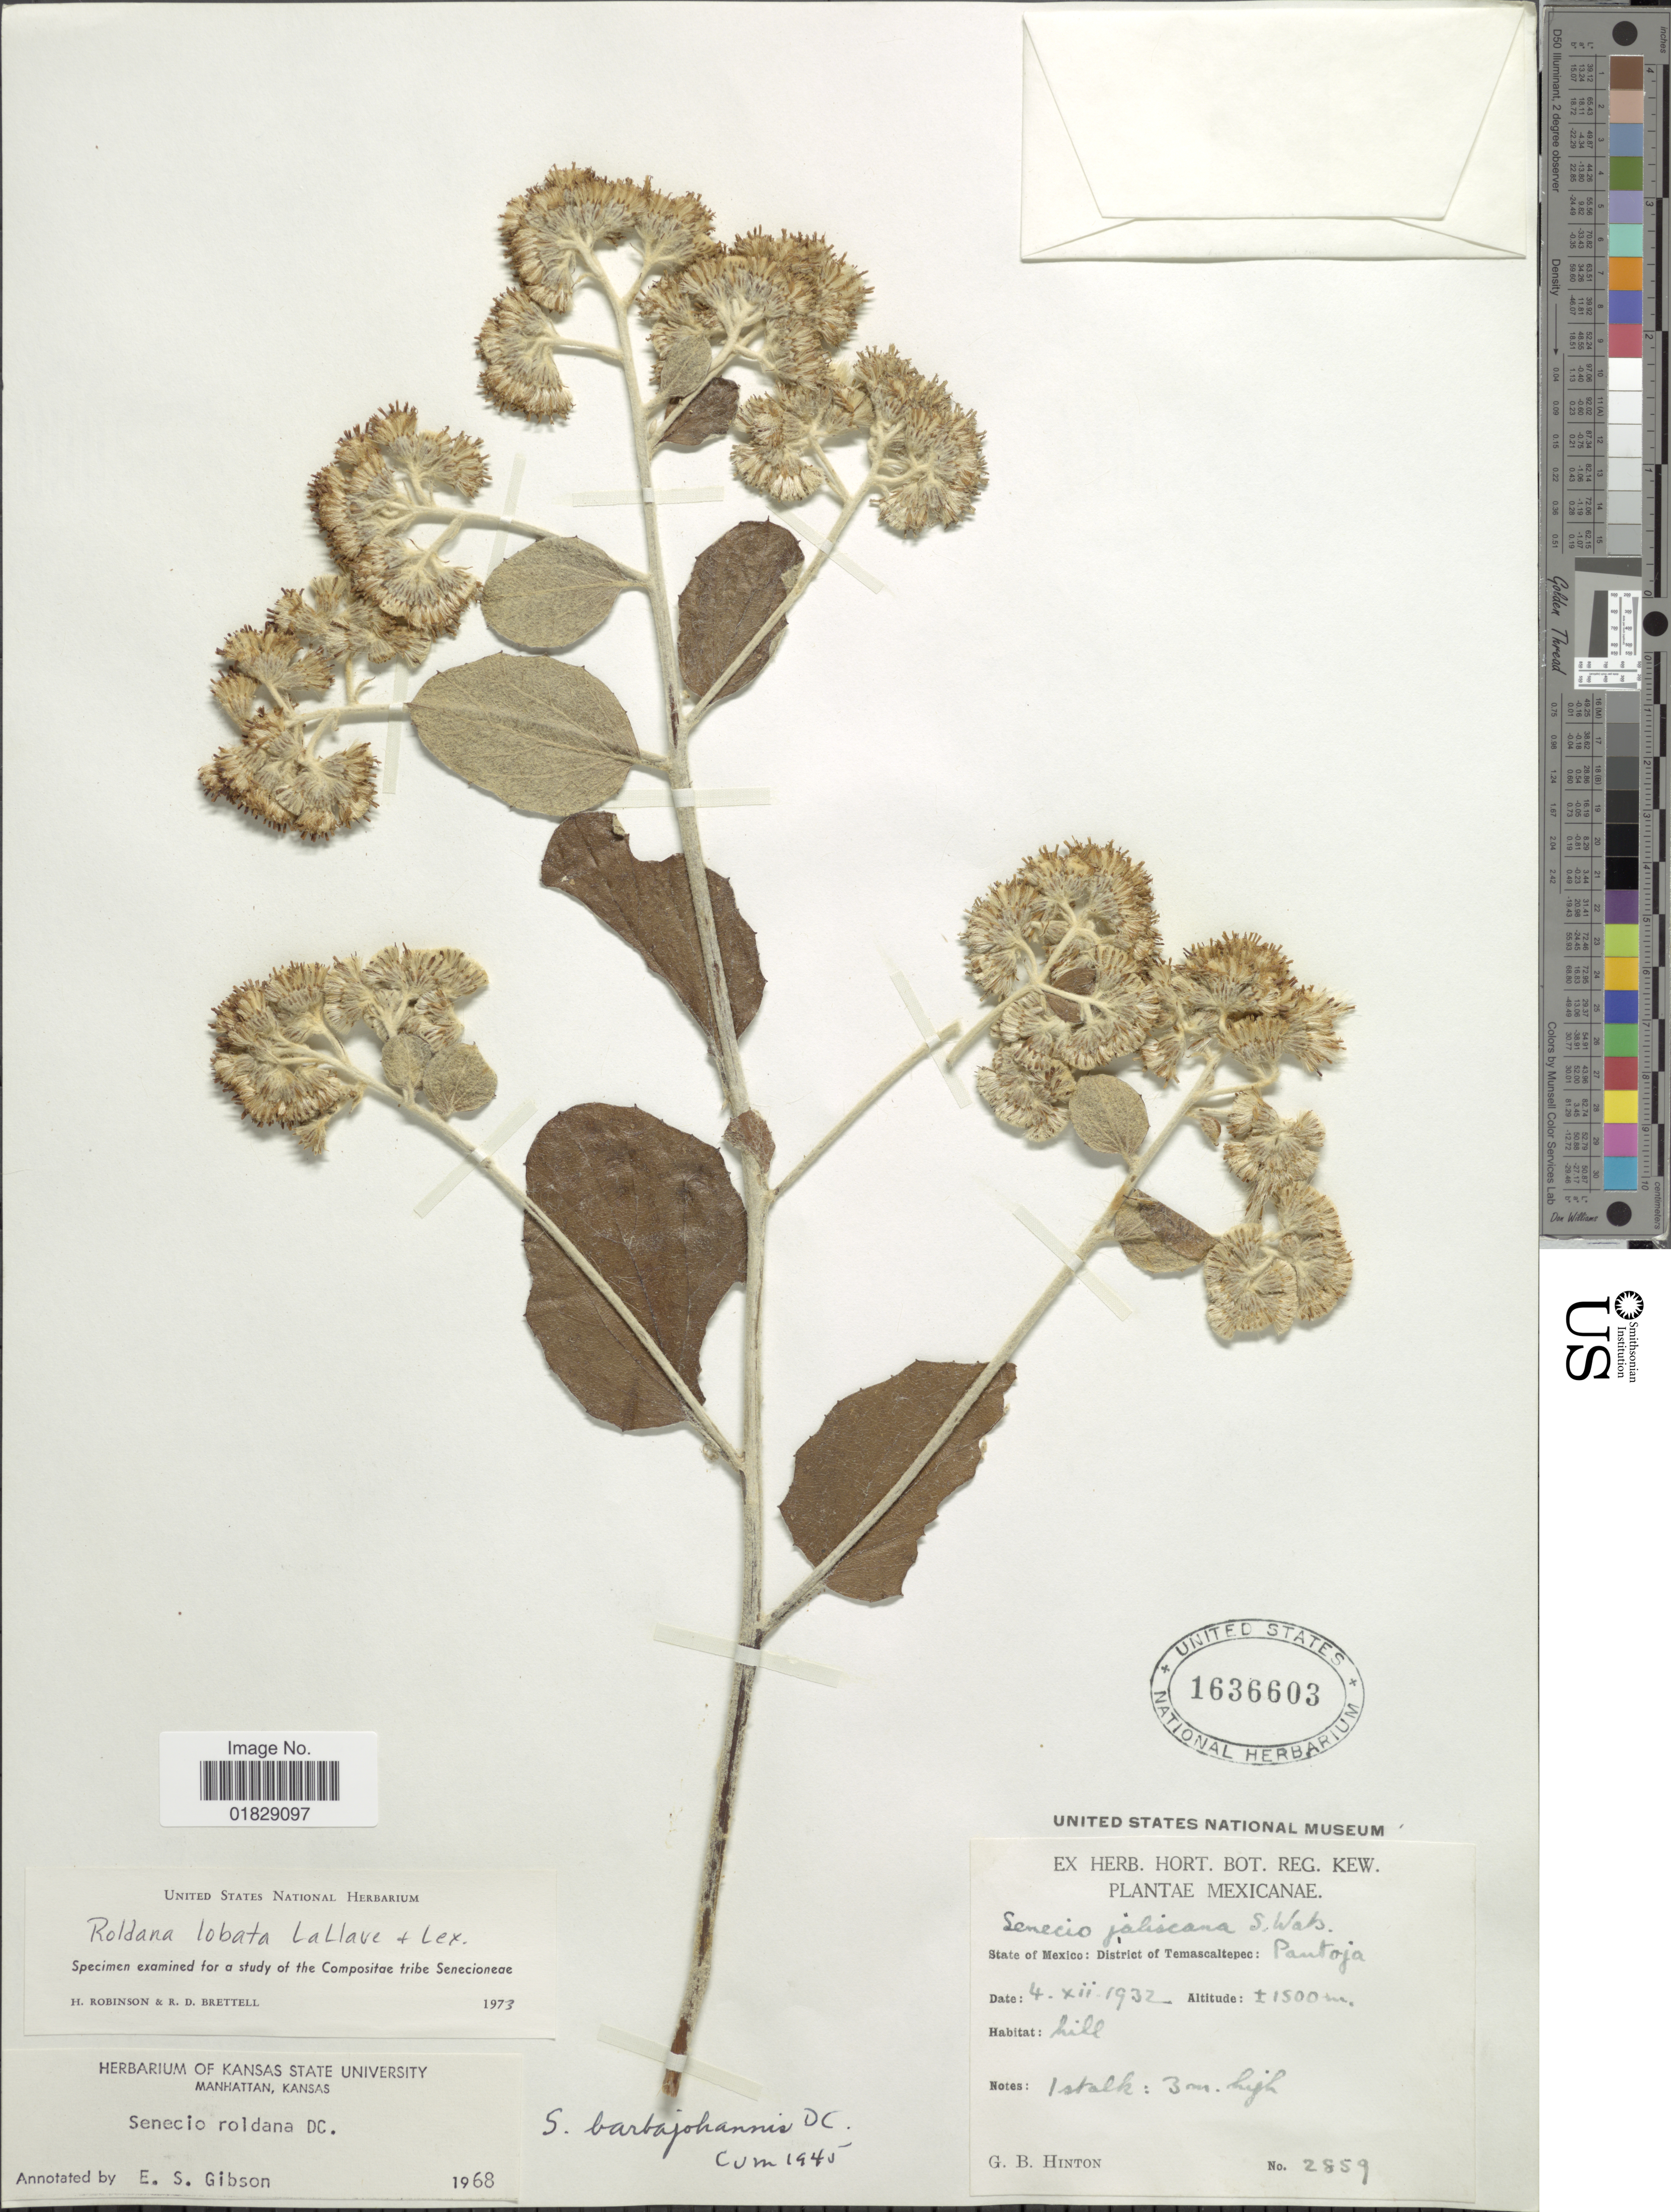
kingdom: Plantae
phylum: Tracheophyta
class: Magnoliopsida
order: Asterales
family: Asteraceae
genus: Roldana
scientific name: Roldana lobata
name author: La Llave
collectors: G. B. Hinton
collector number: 2859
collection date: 1932-12-04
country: Mexico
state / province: México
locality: State of Mexico: District of Temascaltepec: Pantoja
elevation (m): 1500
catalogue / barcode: US 1636603